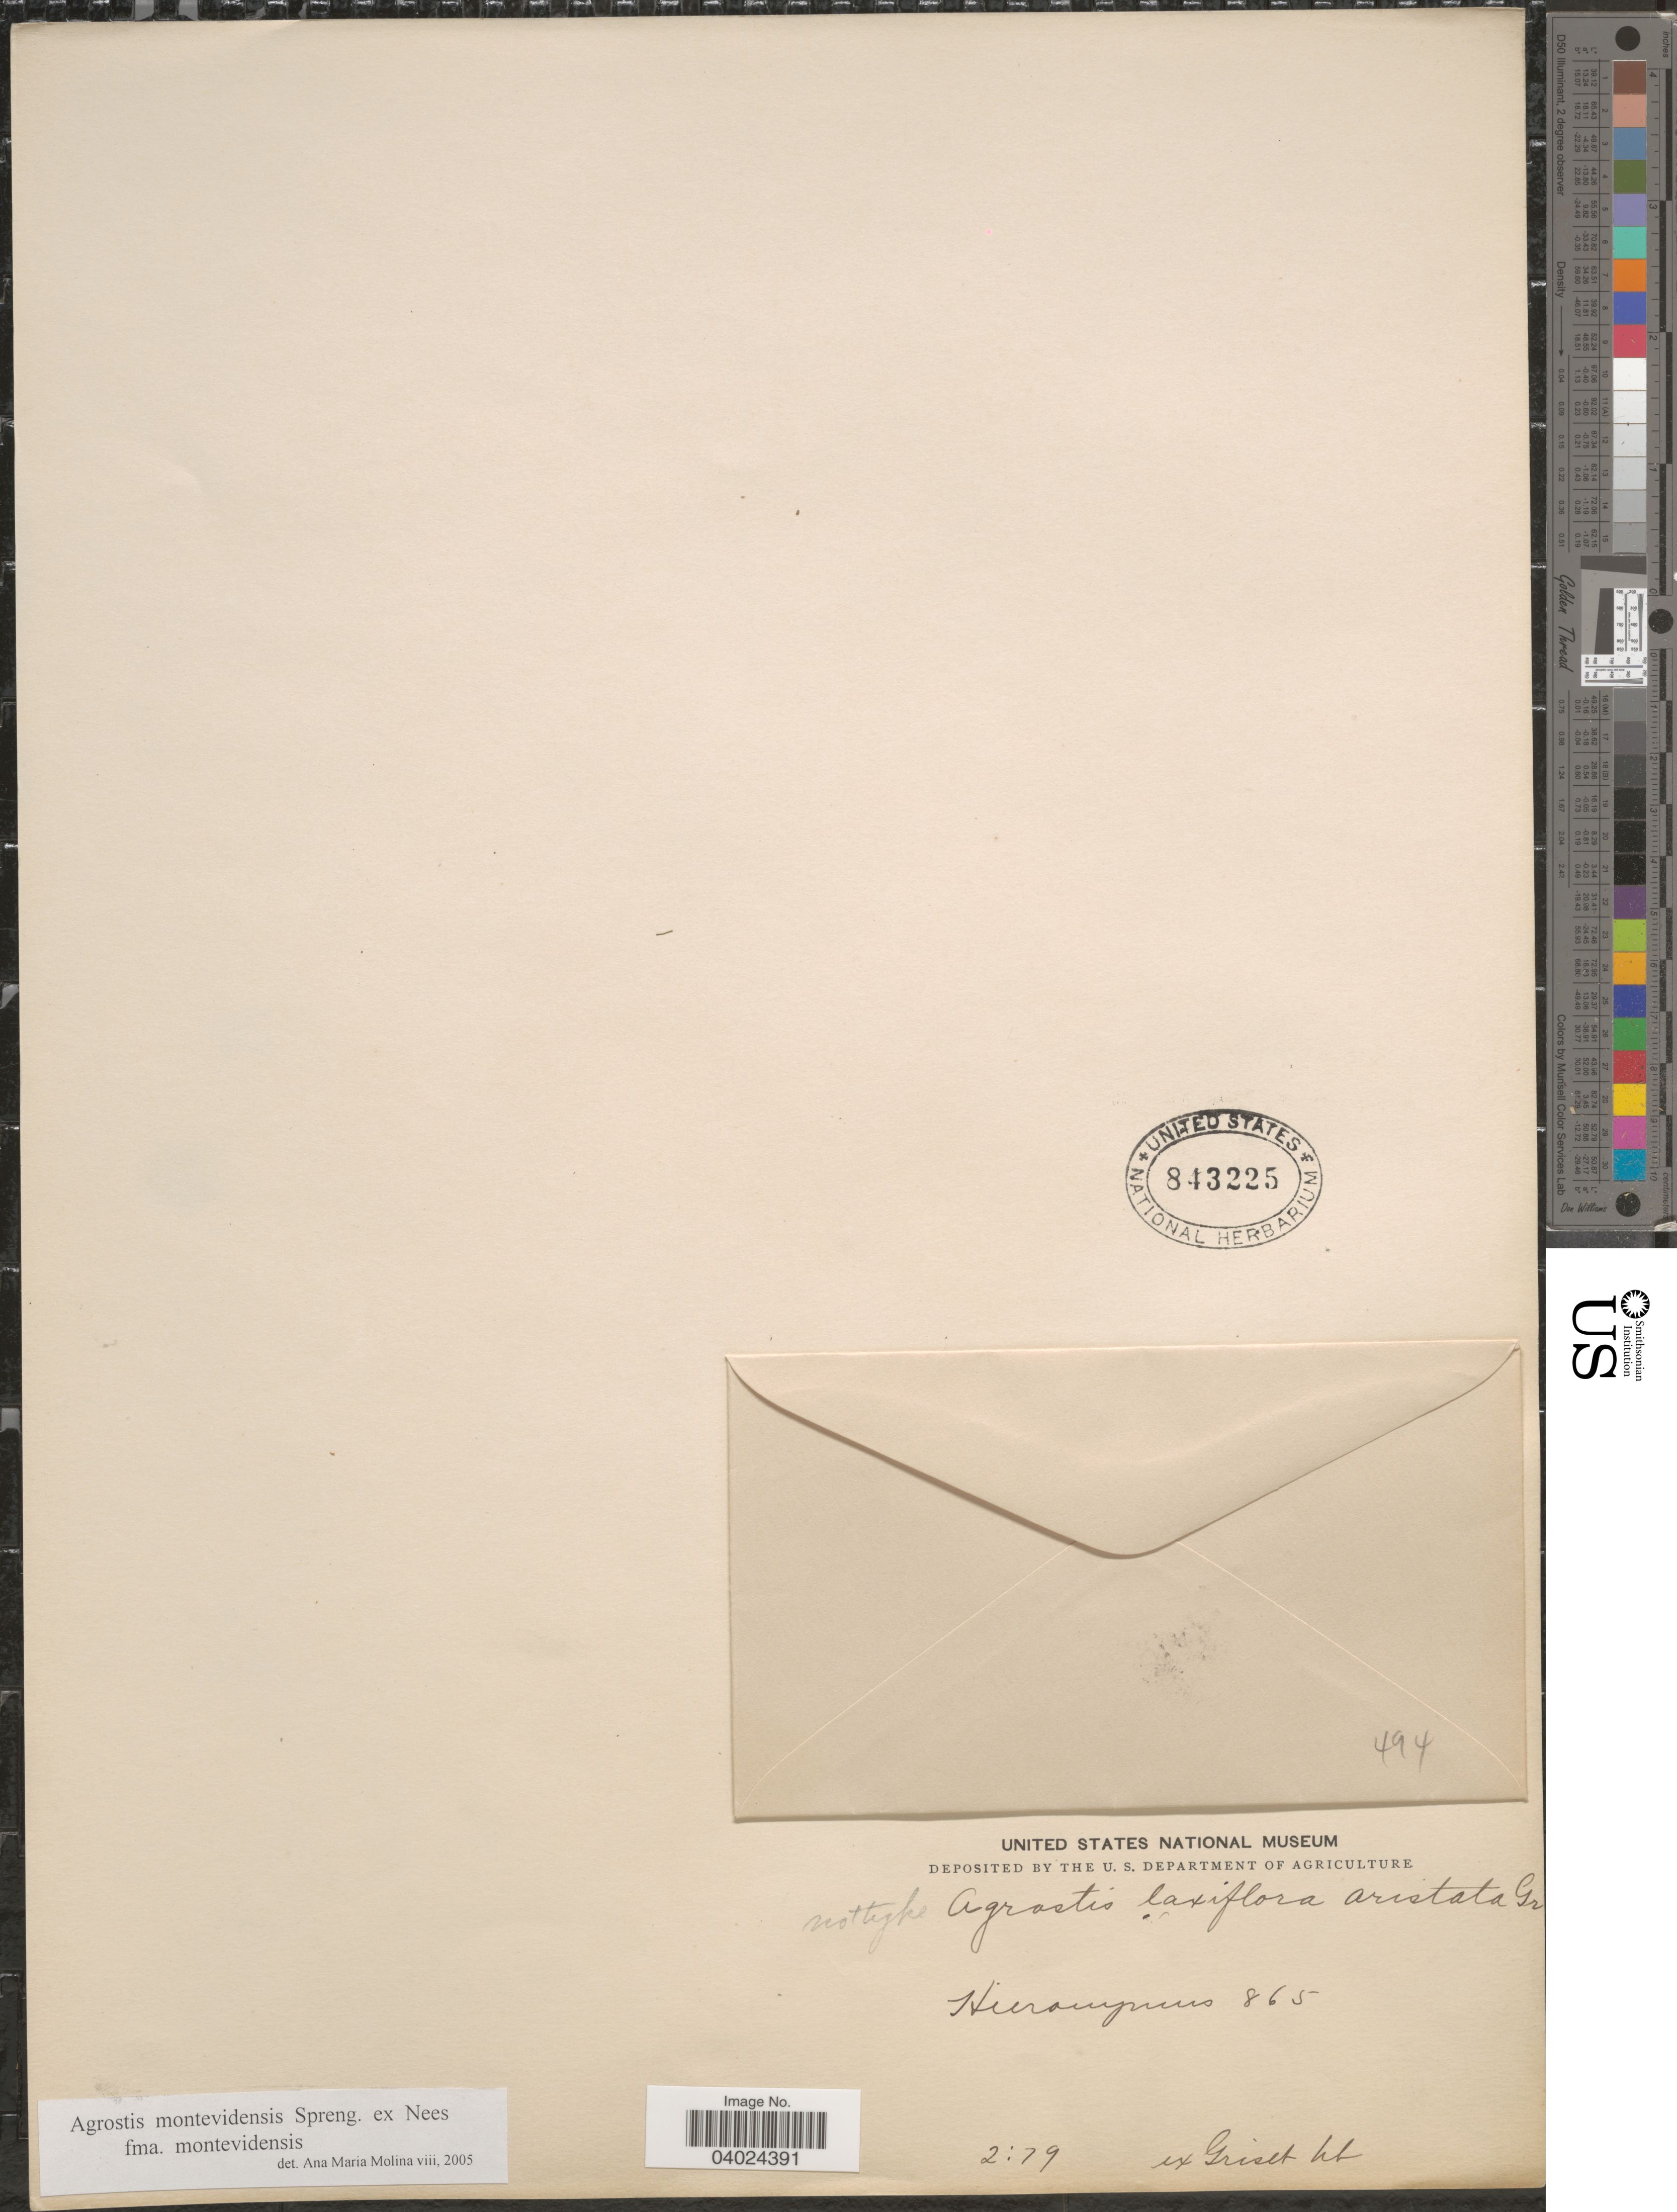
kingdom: Plantae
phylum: Tracheophyta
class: Liliopsida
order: Poales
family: Poaceae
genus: Agrostis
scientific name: Agrostis montevidensis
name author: A. Spreng. ex Nees in Mart.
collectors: -. Hieronymus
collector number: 865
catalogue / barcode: US 843225